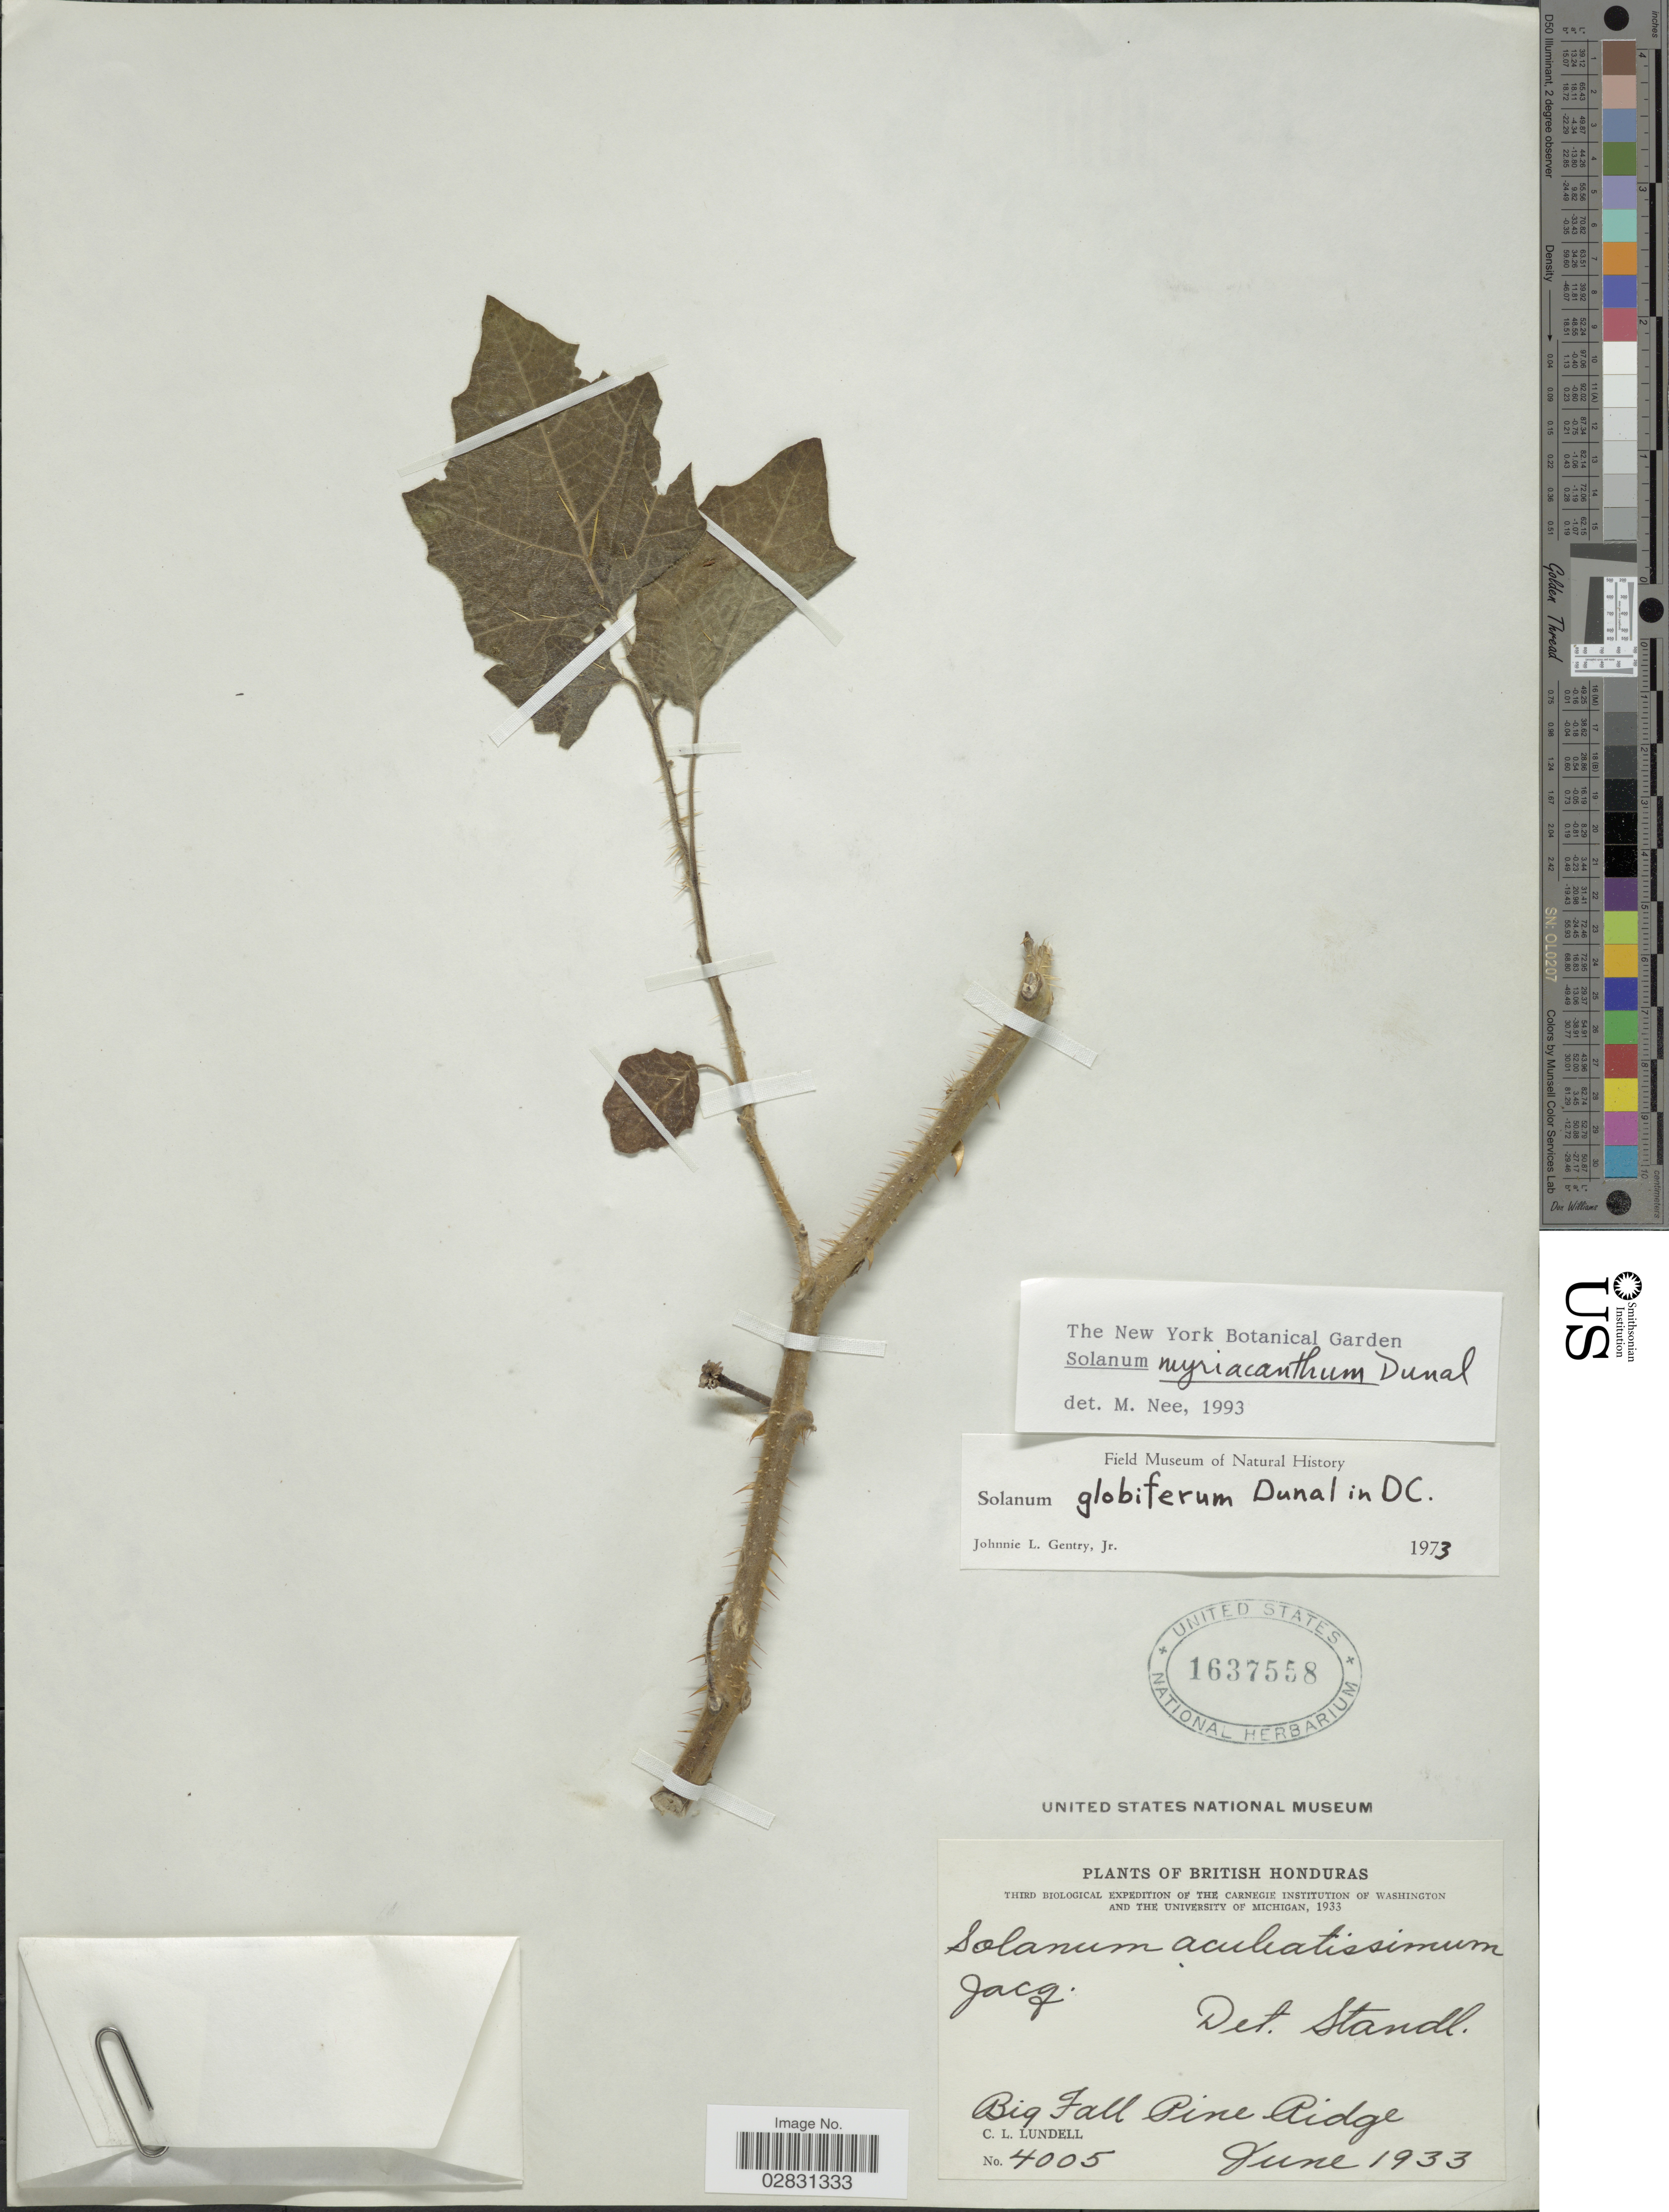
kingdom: Plantae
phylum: Tracheophyta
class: Magnoliopsida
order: Solanales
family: Solanaceae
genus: Solanum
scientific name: Solanum myriacanthum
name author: Dunal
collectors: C. L. Lundell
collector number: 4005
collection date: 1933-06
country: Belize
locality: British Honduras, Big Fall Pine Ridge.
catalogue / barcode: US 1637558